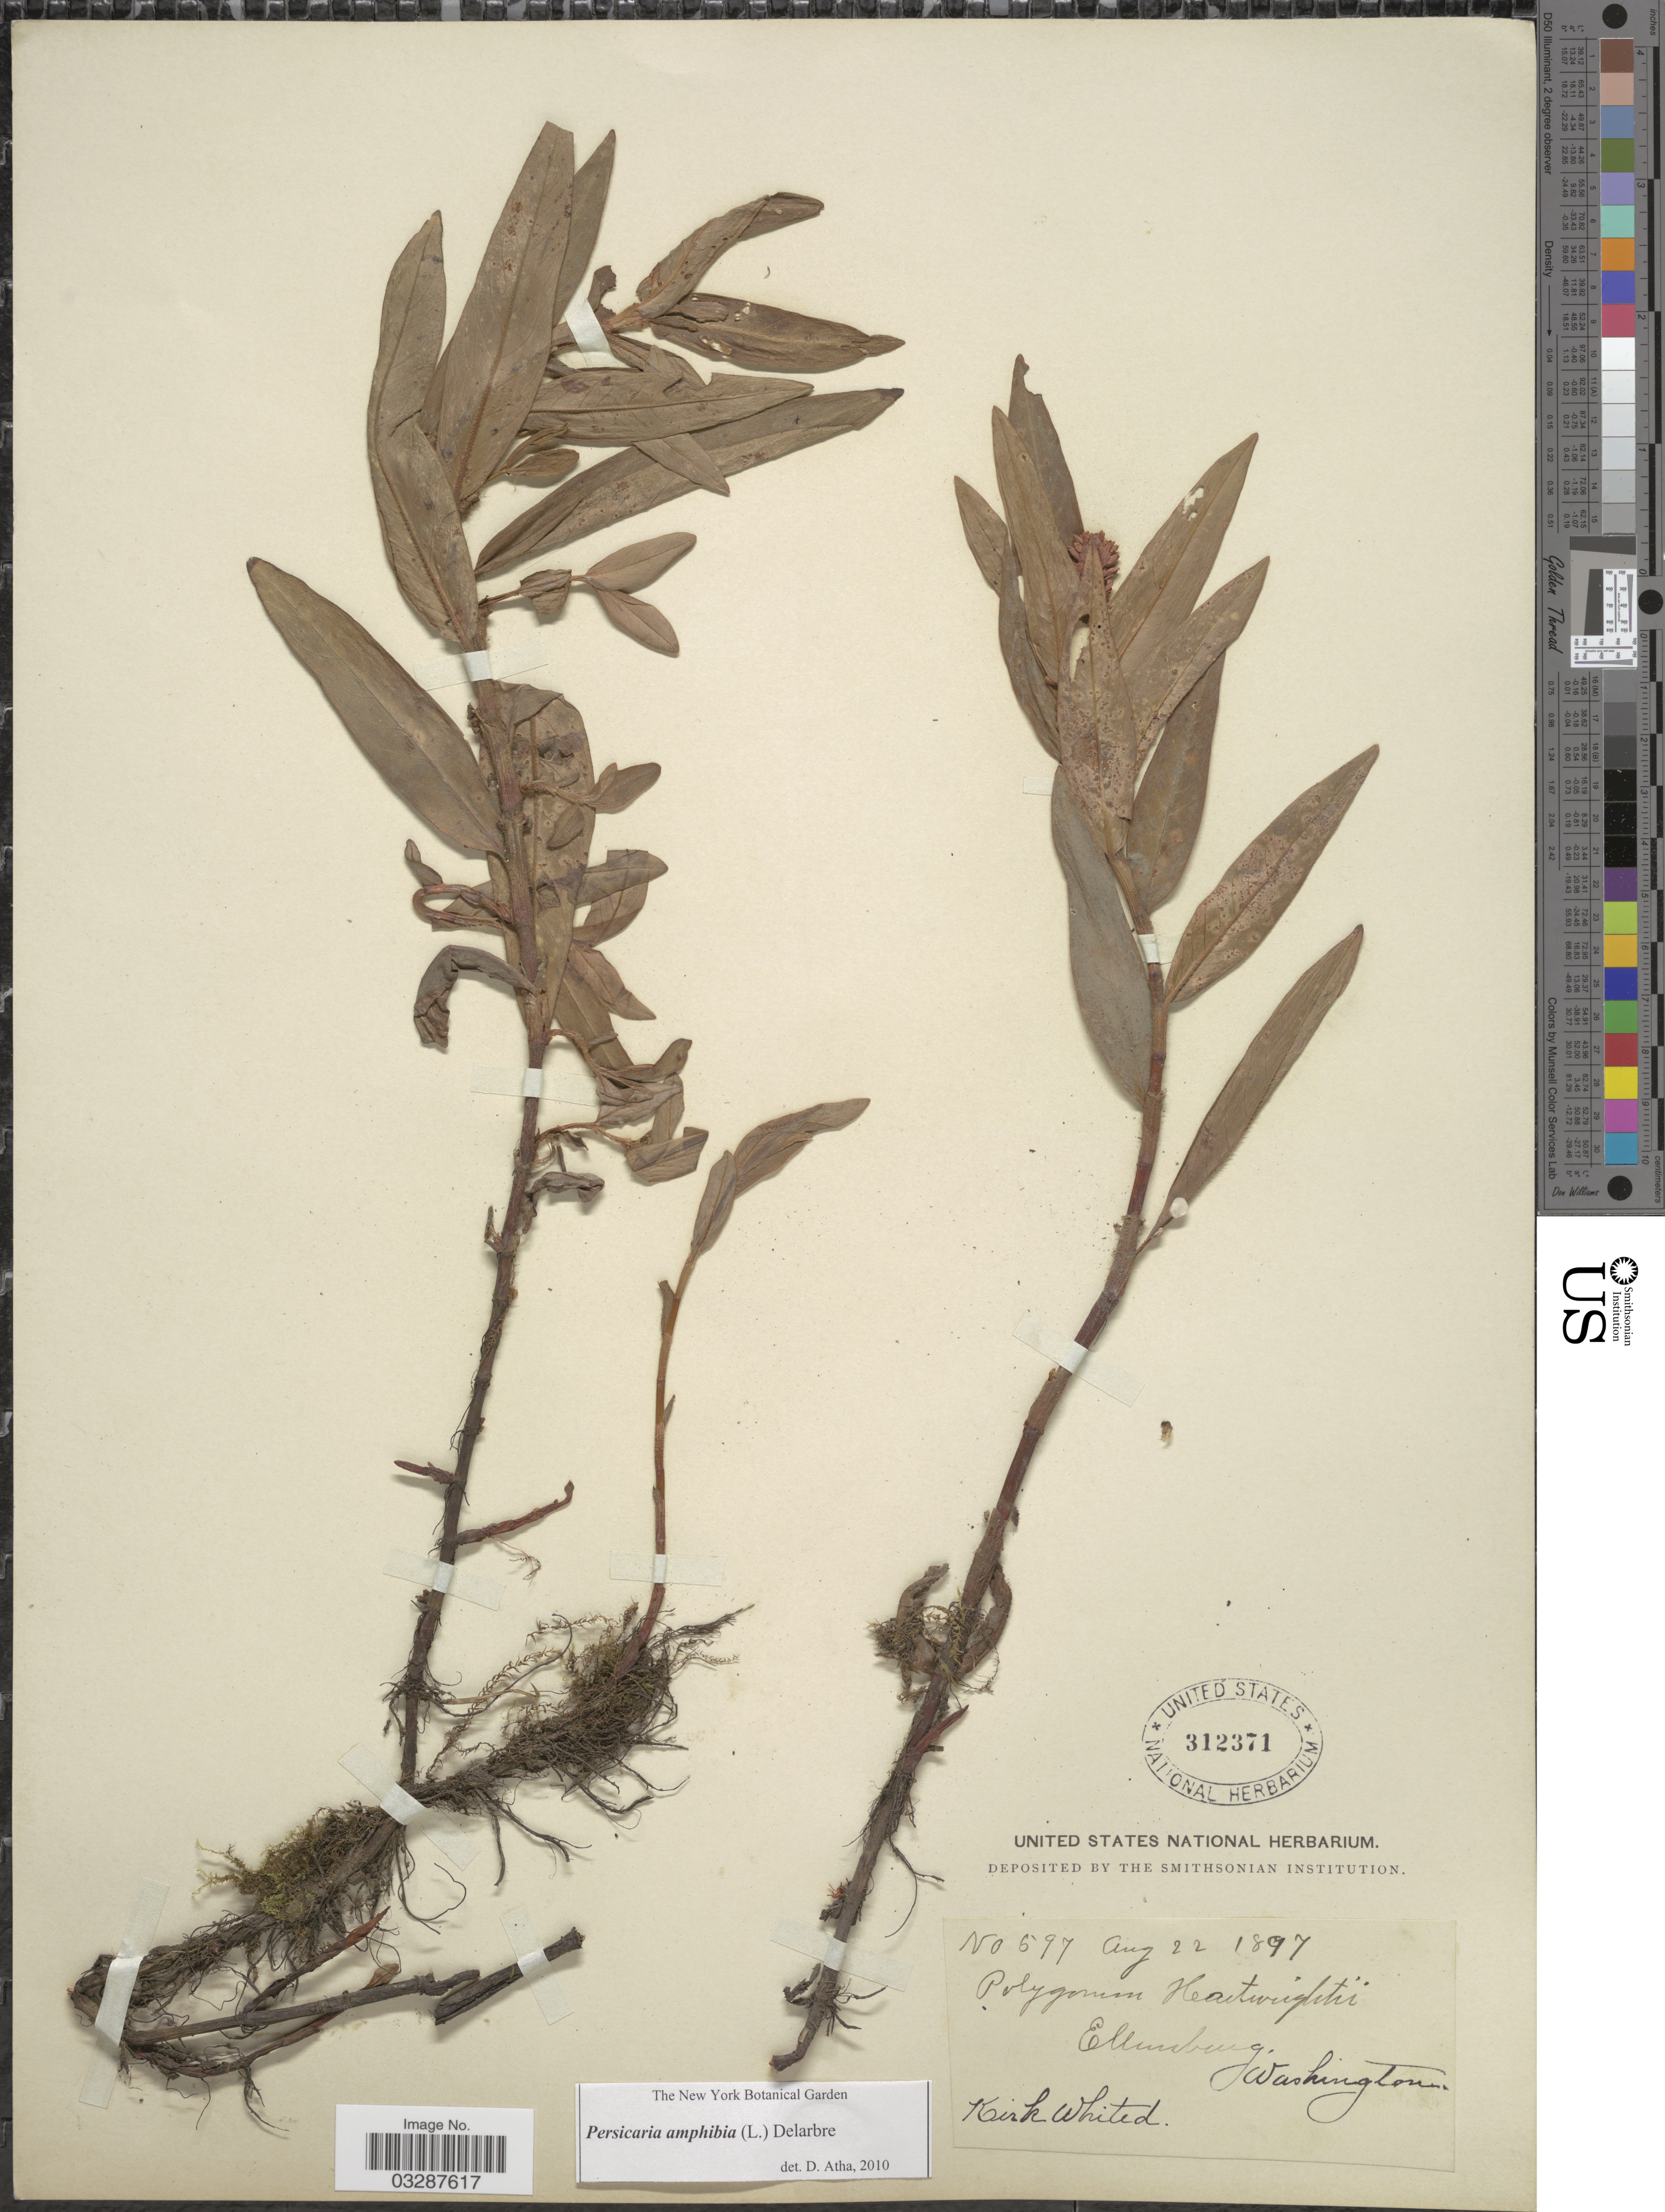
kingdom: Plantae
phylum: Tracheophyta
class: Magnoliopsida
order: Caryophyllales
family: Polygonaceae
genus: Persicaria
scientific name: Persicaria amphibia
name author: (L.) Delarbre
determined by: Atha, D. E.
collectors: K. Whited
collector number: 597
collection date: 1897-08-22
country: United States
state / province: Washington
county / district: Kittitas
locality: Ellensburg.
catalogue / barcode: US 312371